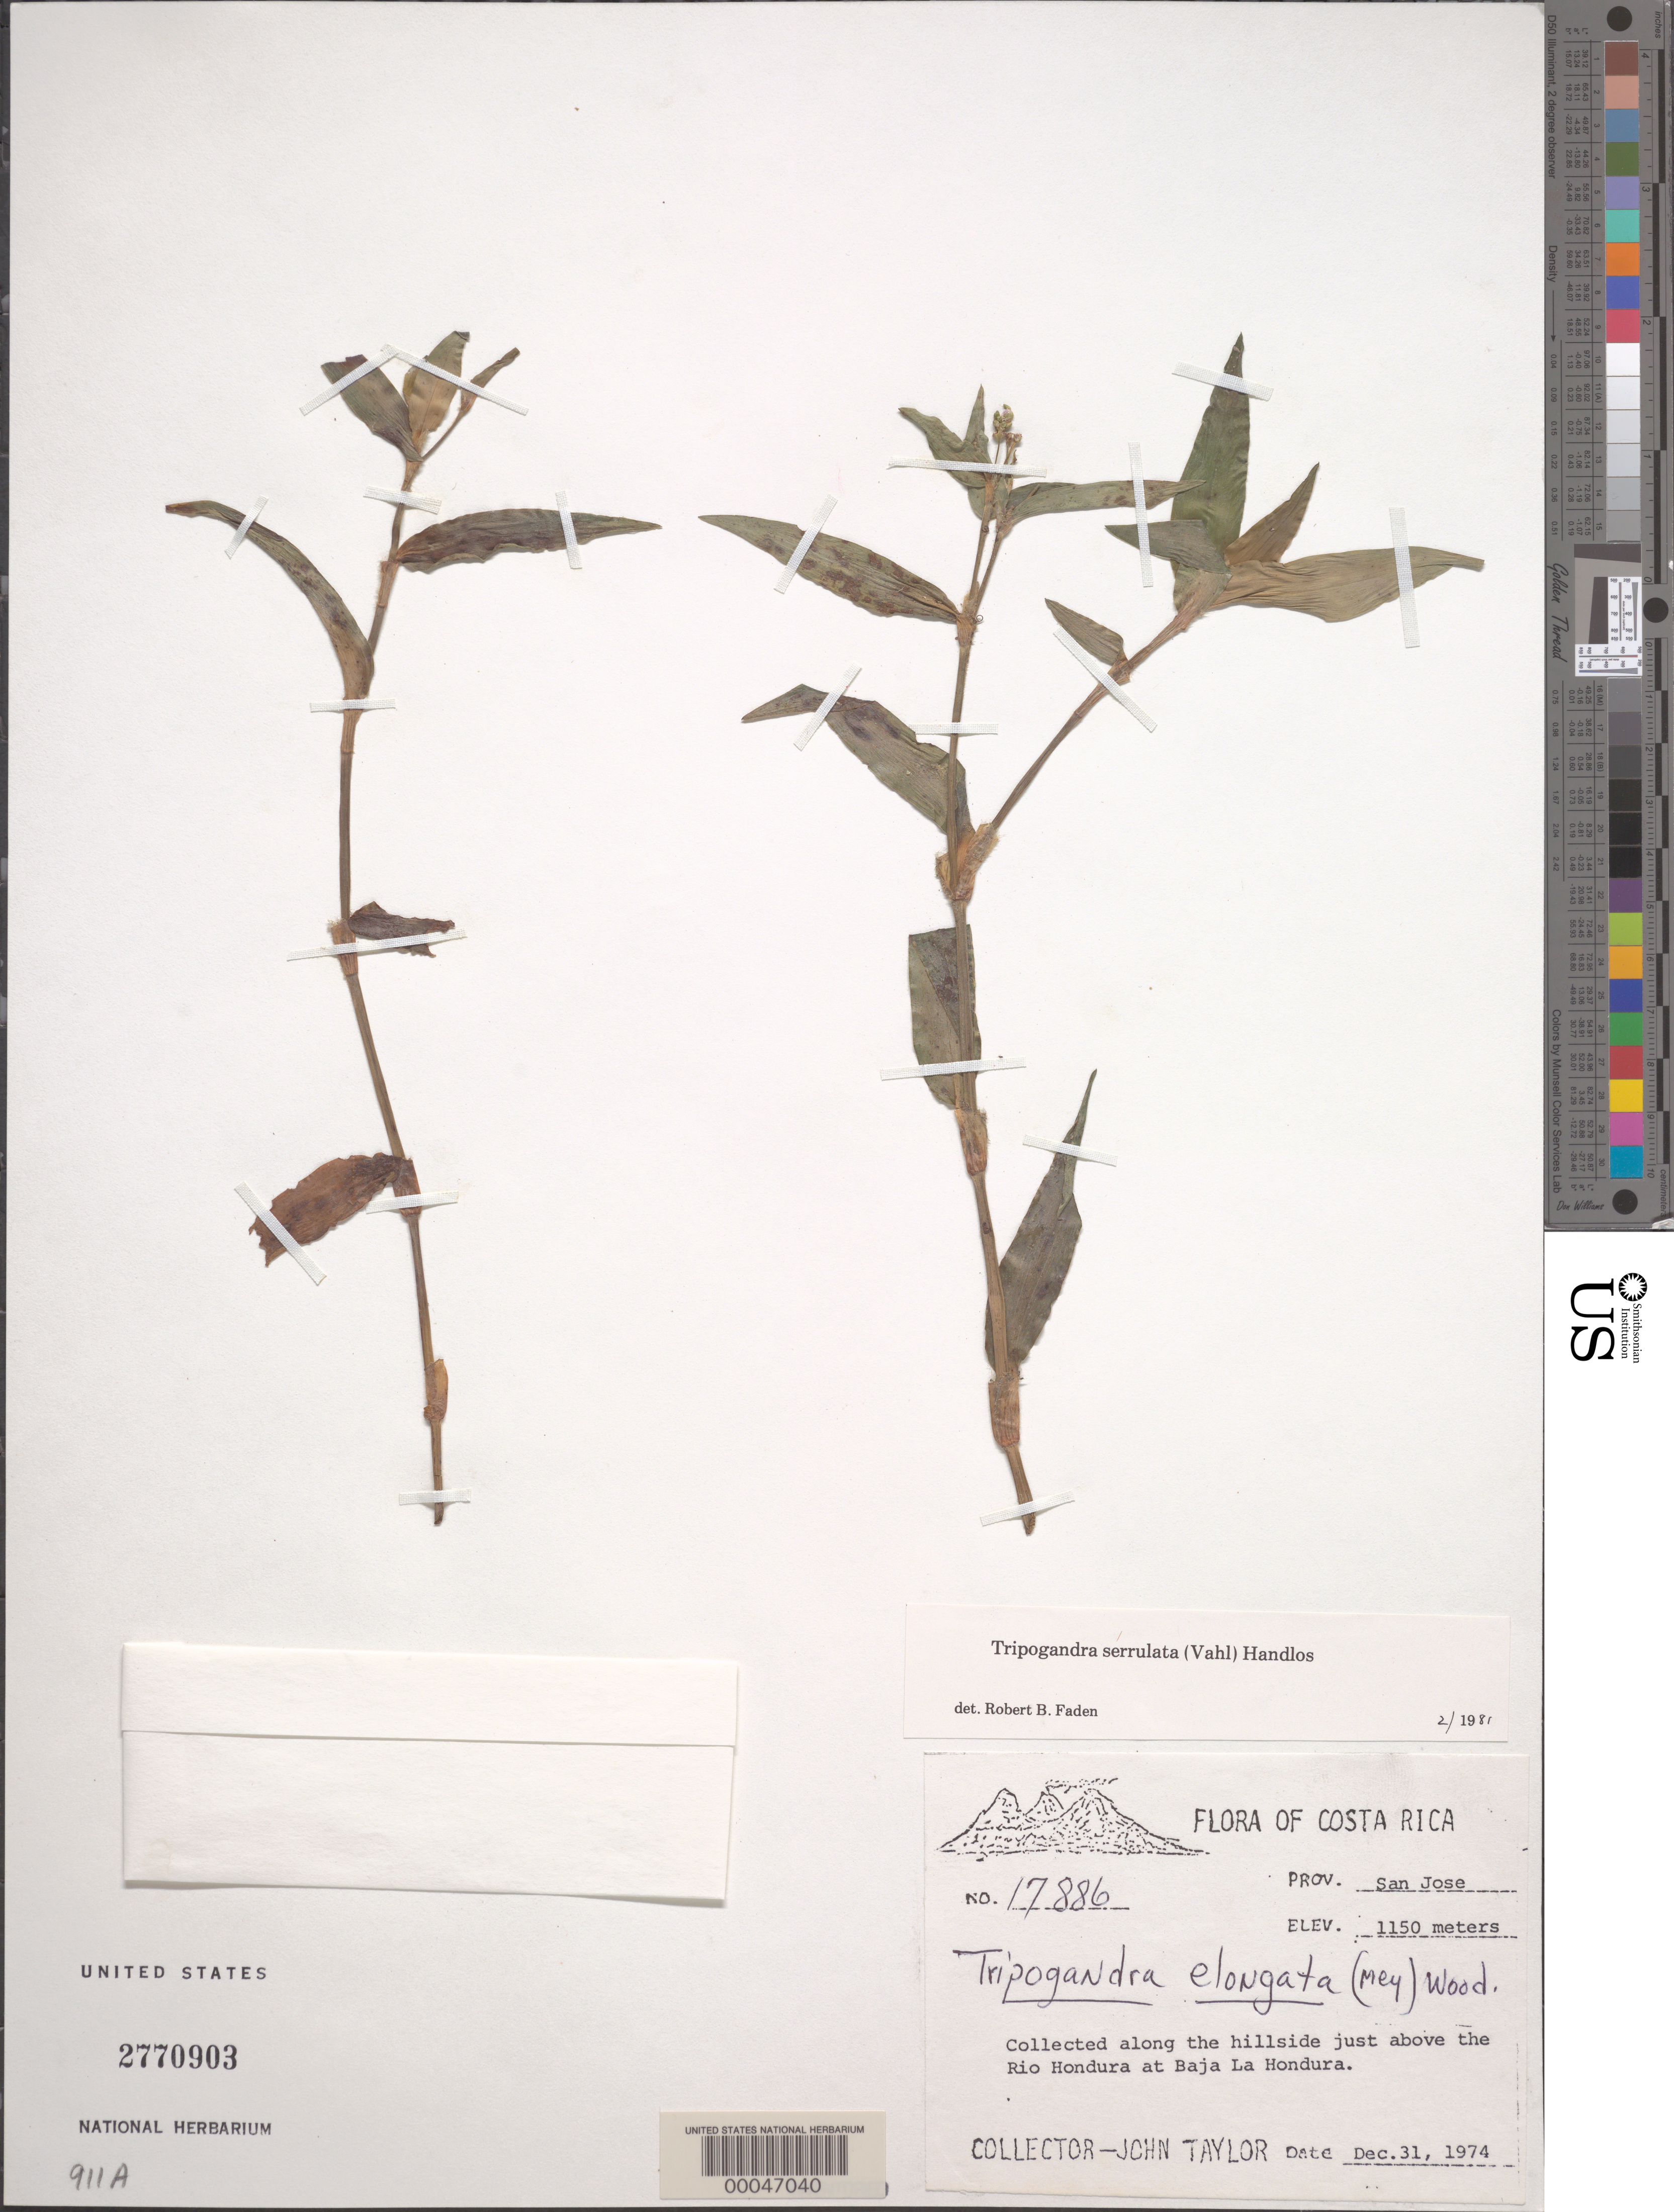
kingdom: Plantae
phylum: Tracheophyta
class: Liliopsida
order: Commelinales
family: Commelinaceae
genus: Tripogandra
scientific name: Tripogandra serrulata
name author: (Vahl) Handlos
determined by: Faden, Robert B., (US), Smithsonian Institution - National Museum of Natural History (UNITED STATES)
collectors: J. Taylor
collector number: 17886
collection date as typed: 31 Dec 1974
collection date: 1974-12-31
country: Costa Rica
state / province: San José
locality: Above rio hondura at baja la hondura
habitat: Hillside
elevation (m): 1150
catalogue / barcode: US 2770903